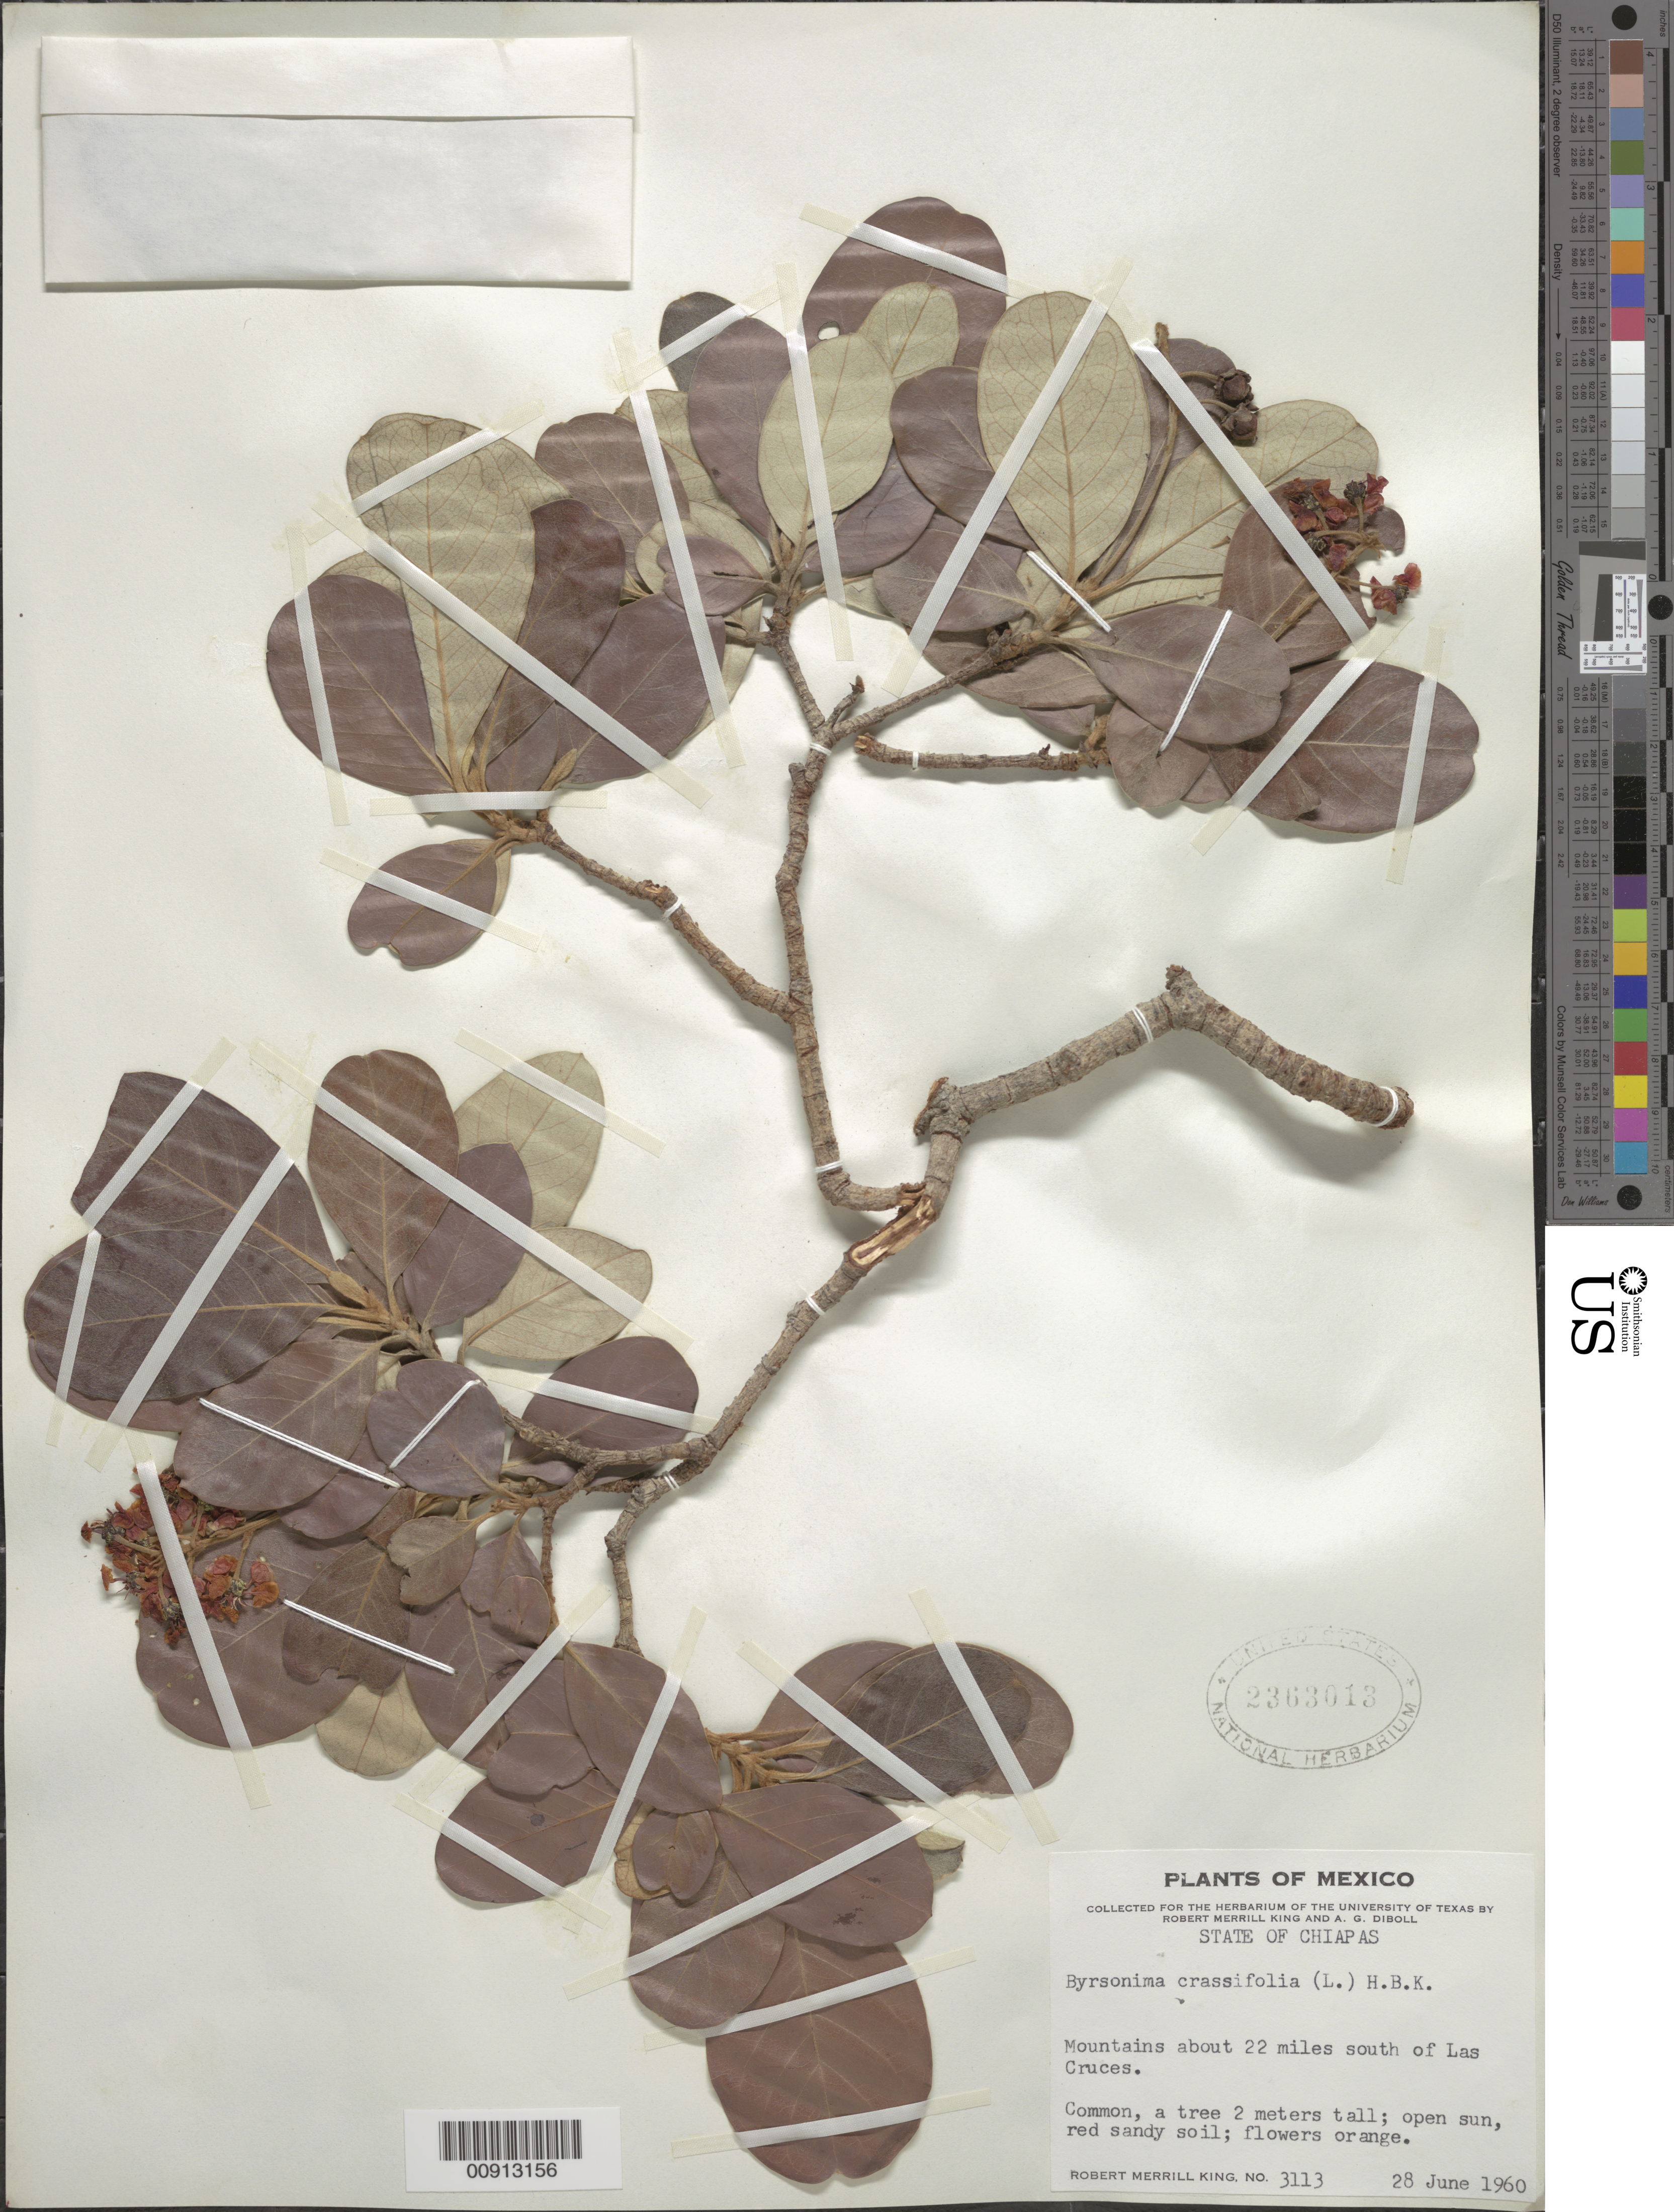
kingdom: Plantae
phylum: Tracheophyta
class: Magnoliopsida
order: Malpighiales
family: Malpighiaceae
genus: Byrsonima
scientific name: Byrsonima crassifolia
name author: (L.) Kunth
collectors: R. M. King & A. Diboll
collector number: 3113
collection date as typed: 28 Jun 1960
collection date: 1960-06-28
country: Mexico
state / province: Chiapas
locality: State of Chiapas: Mountains about 22 miles south of Las Cruces.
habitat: Open sun, red sandy soil.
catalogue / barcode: US 2363013